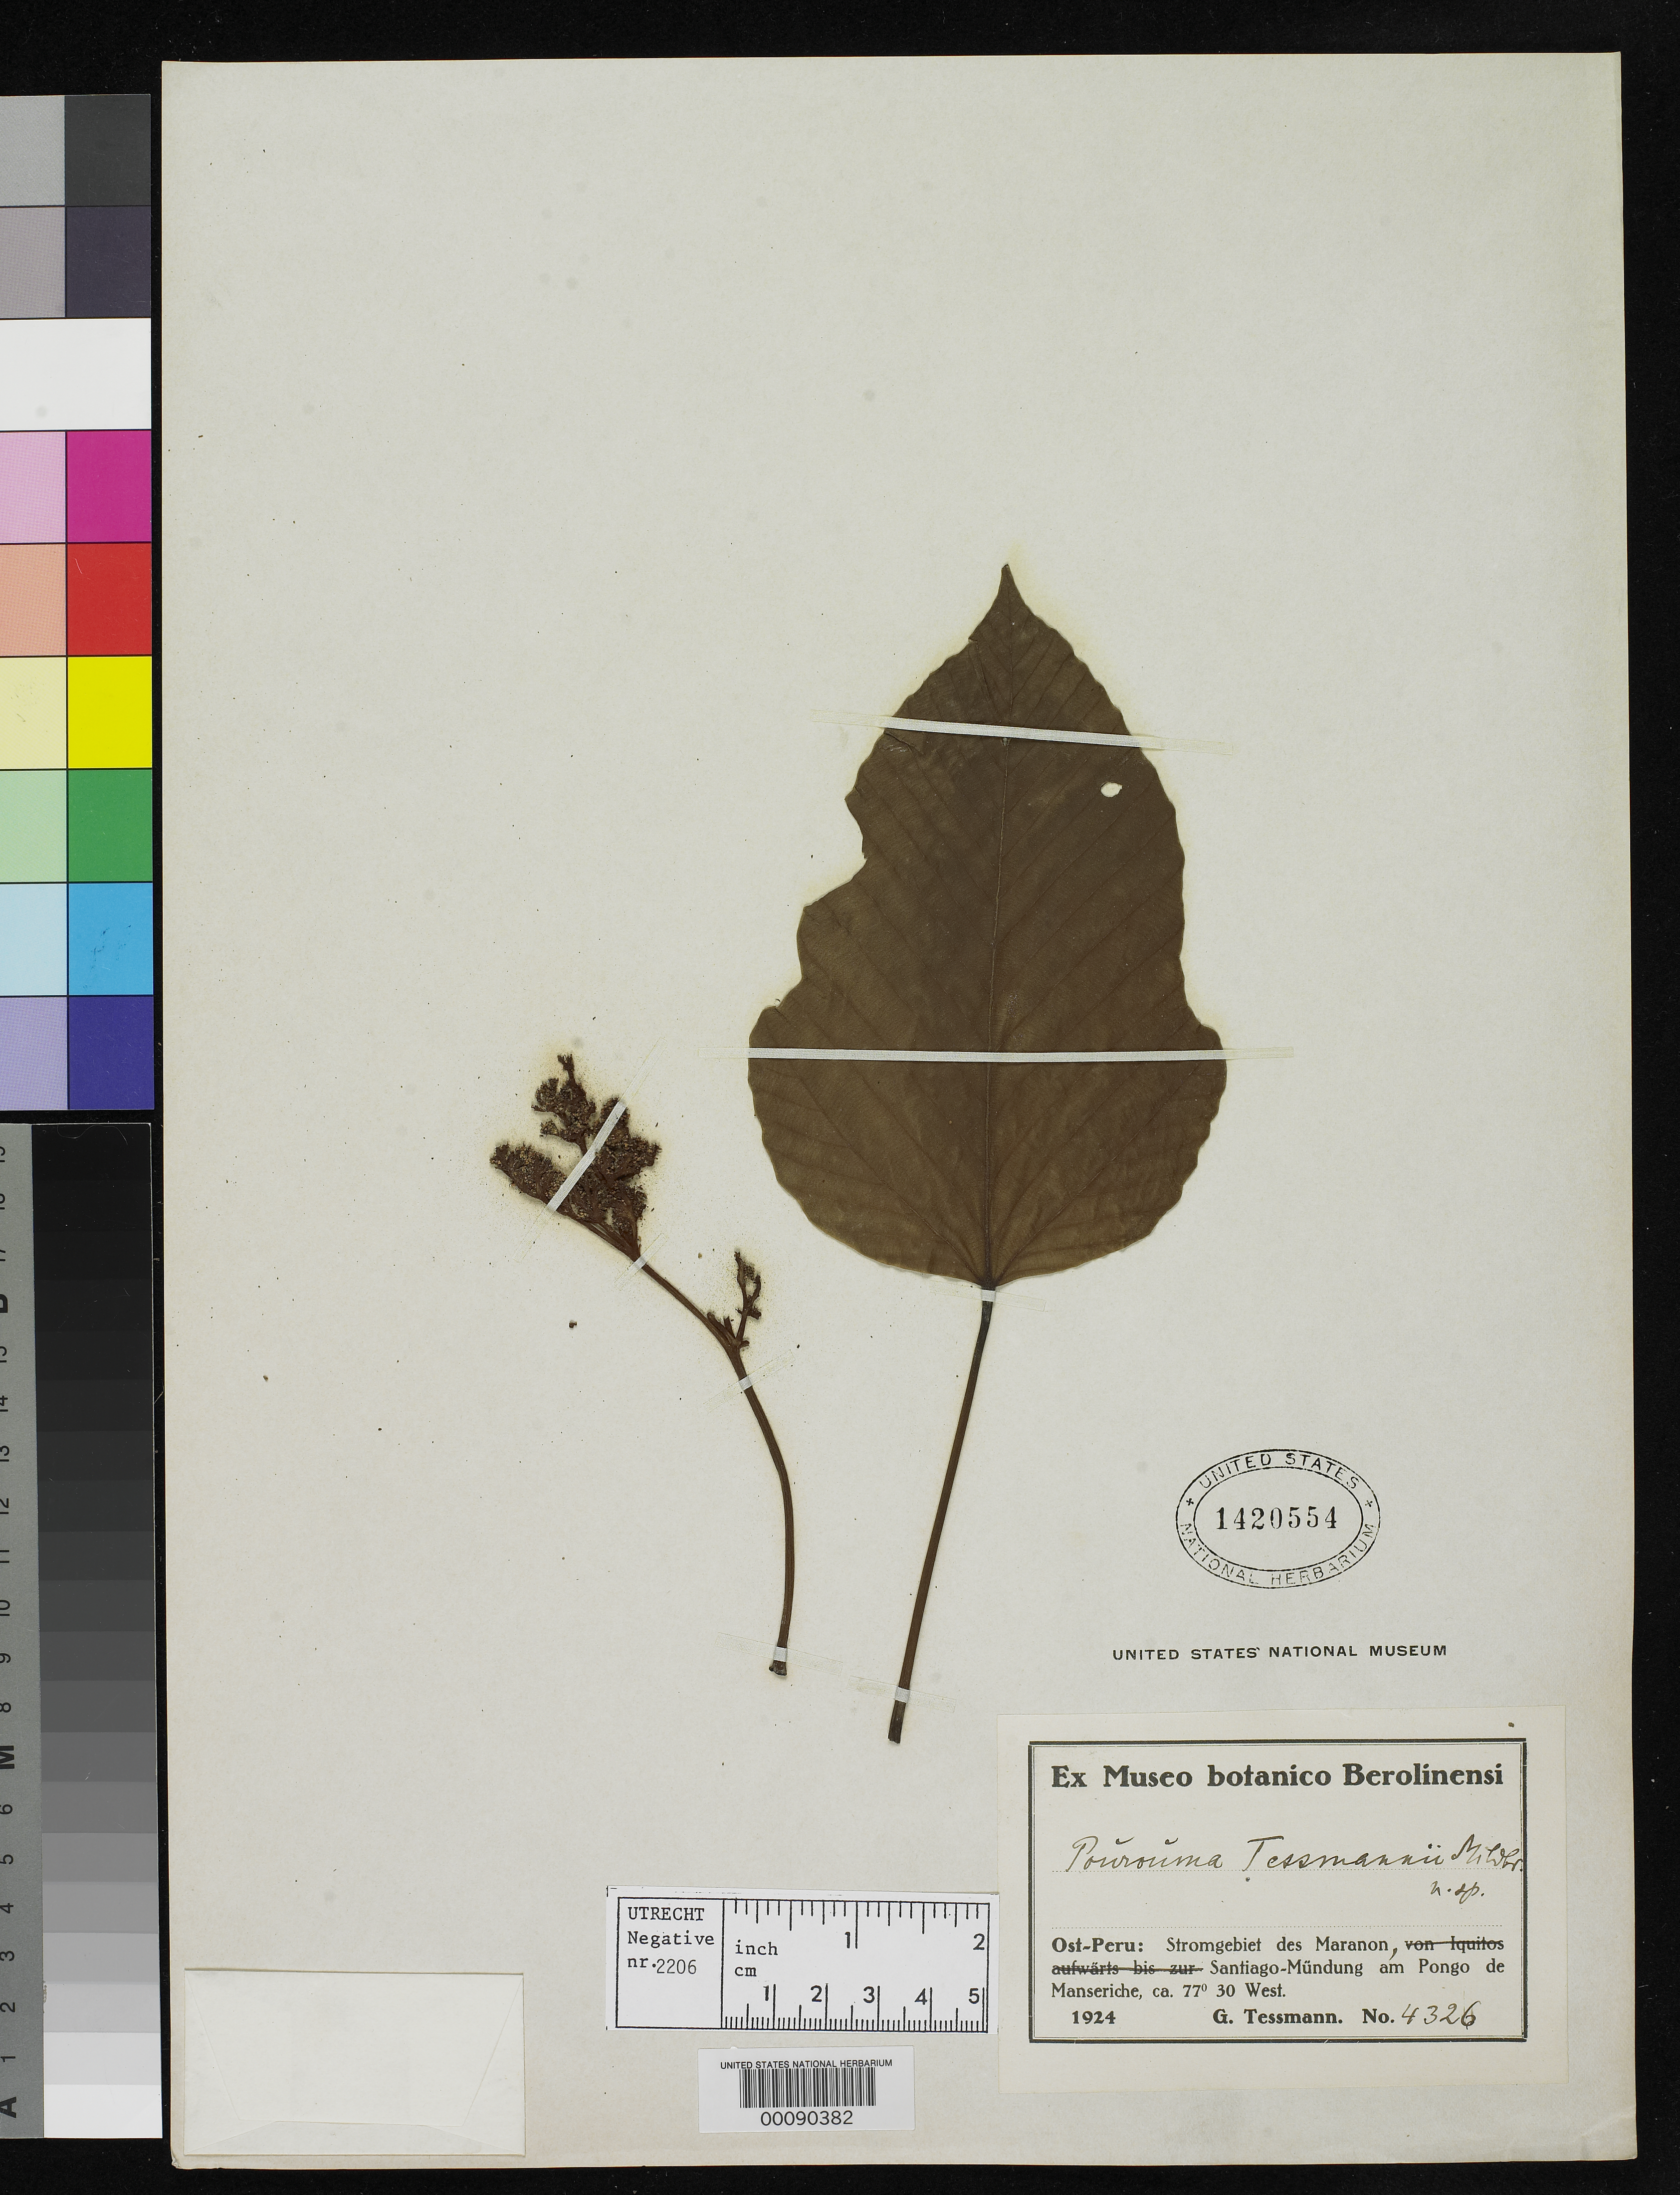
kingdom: Plantae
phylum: Tracheophyta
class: Magnoliopsida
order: Rosales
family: Urticaceae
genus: Pourouma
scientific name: Pourouma tessmannii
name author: Mildbr.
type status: Type Fragment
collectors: G. Tessmann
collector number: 4326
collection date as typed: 08 Oct 1924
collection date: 1924-10-08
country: Peru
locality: mouth of Río Santiago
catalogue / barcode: US 1420554